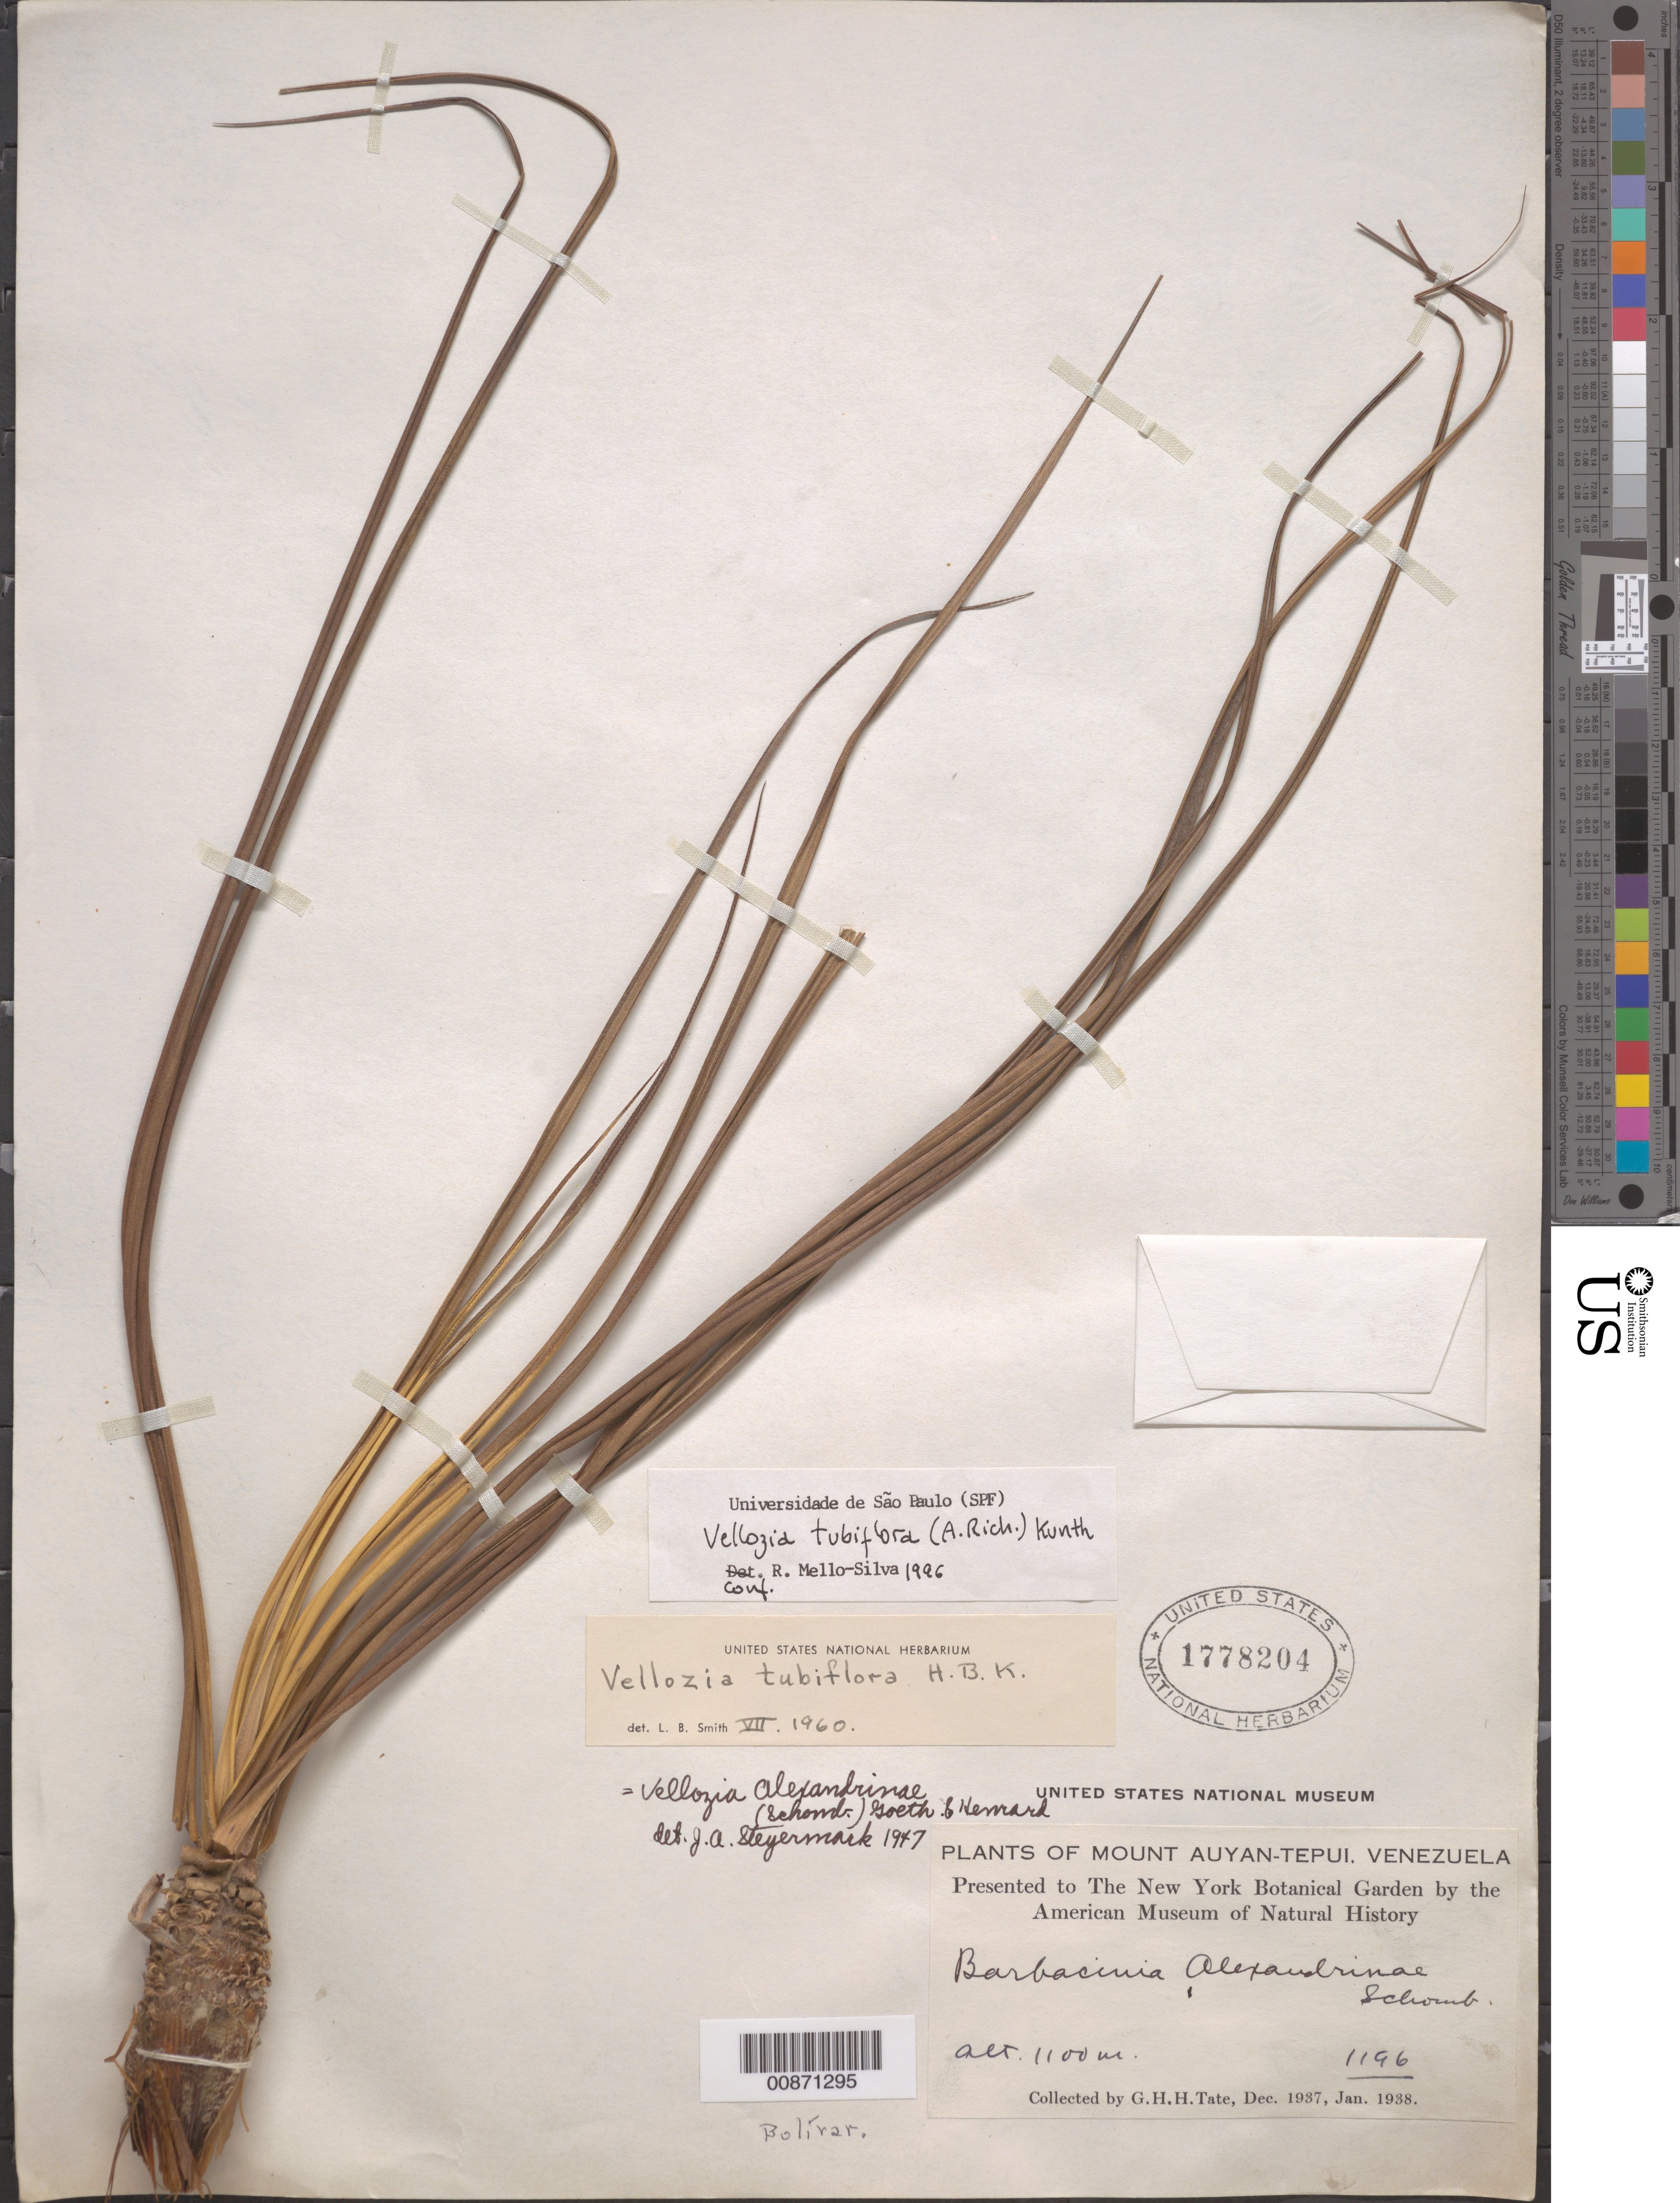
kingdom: Plantae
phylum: Tracheophyta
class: Liliopsida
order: Pandanales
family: Velloziaceae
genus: Vellozia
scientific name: Vellozia tubiflora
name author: (A. Rich.) Kunth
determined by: Mello-Silva, R.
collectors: G. H. H.Tate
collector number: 1196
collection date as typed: Dec-37 to Jan-38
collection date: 1937-12/1938-01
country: Venezuela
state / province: Bolívar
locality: Mt. Auyan-tepuí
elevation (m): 1100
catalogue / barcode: US 1778204